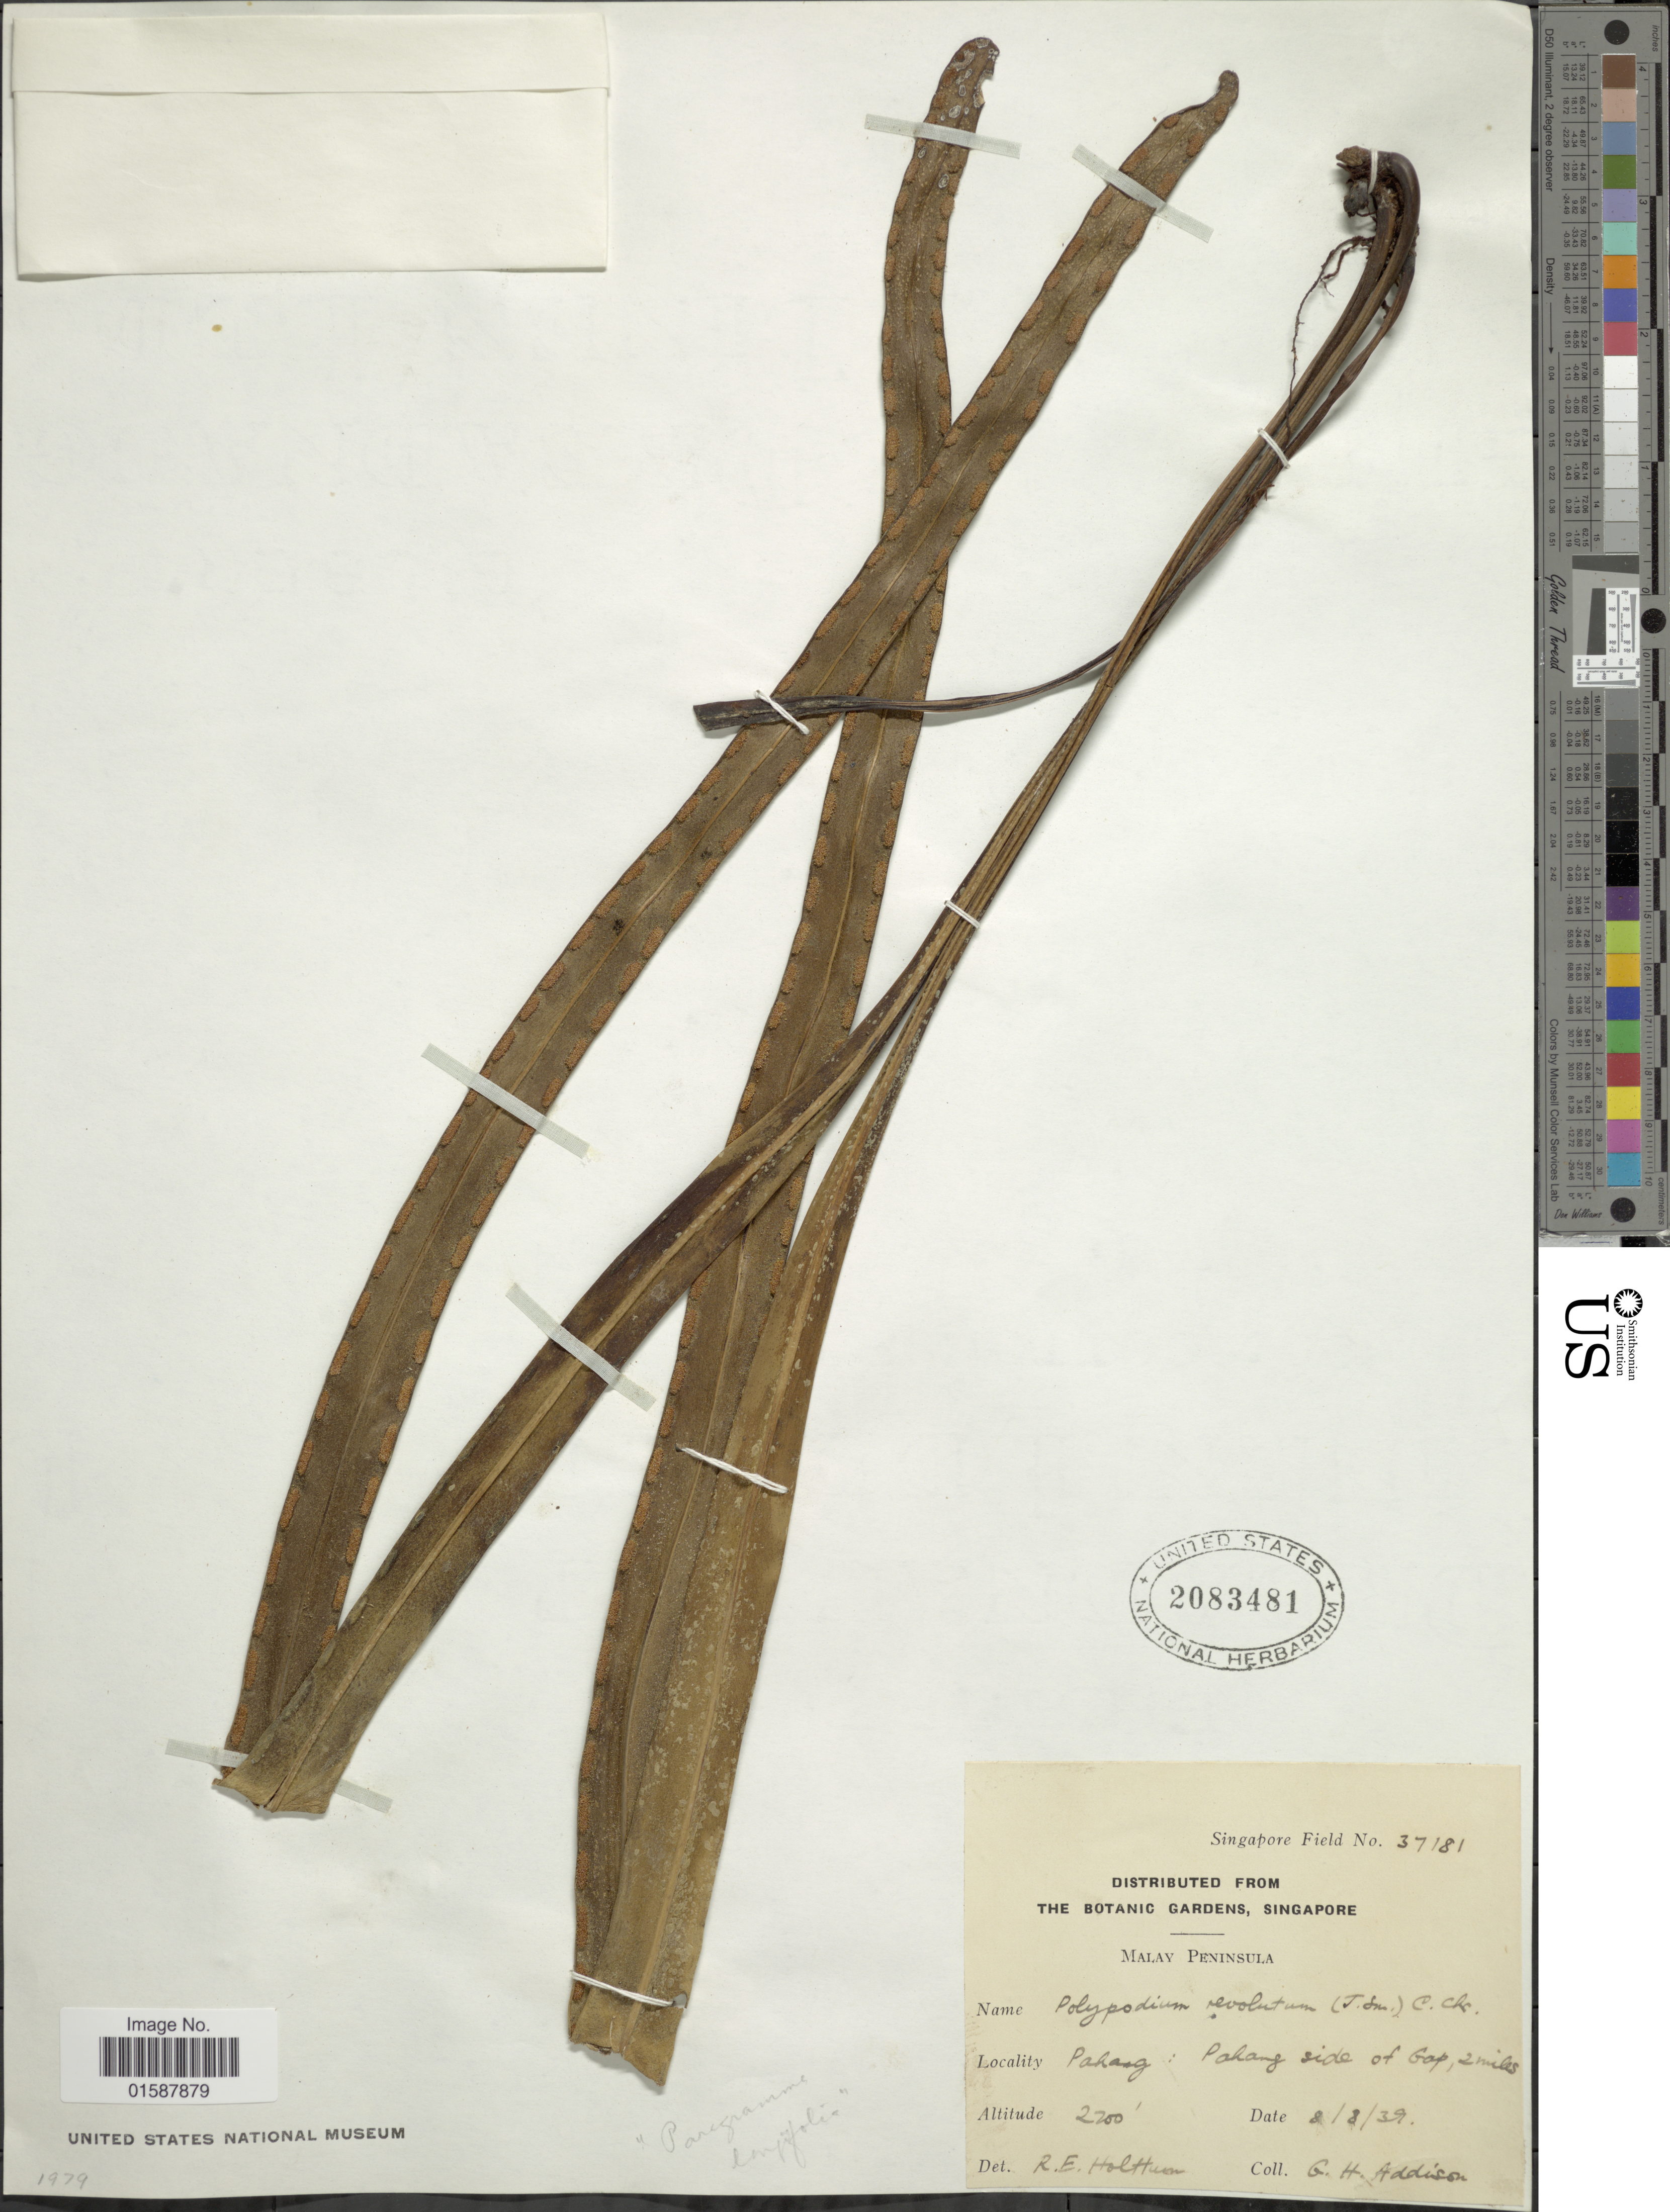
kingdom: Plantae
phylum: Tracheophyta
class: Polypodiopsida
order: Polypodiales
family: Polypodiaceae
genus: Lepisorus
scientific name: Lepisorus revoluta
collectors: G. Addison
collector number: Singapore Field 37181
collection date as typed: Transcribed d/m/y: 8/8/39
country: Malaysia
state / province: Pahang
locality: Malay Peninsula. Pahang side of Gap, 2 miles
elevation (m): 671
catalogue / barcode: US 2083481